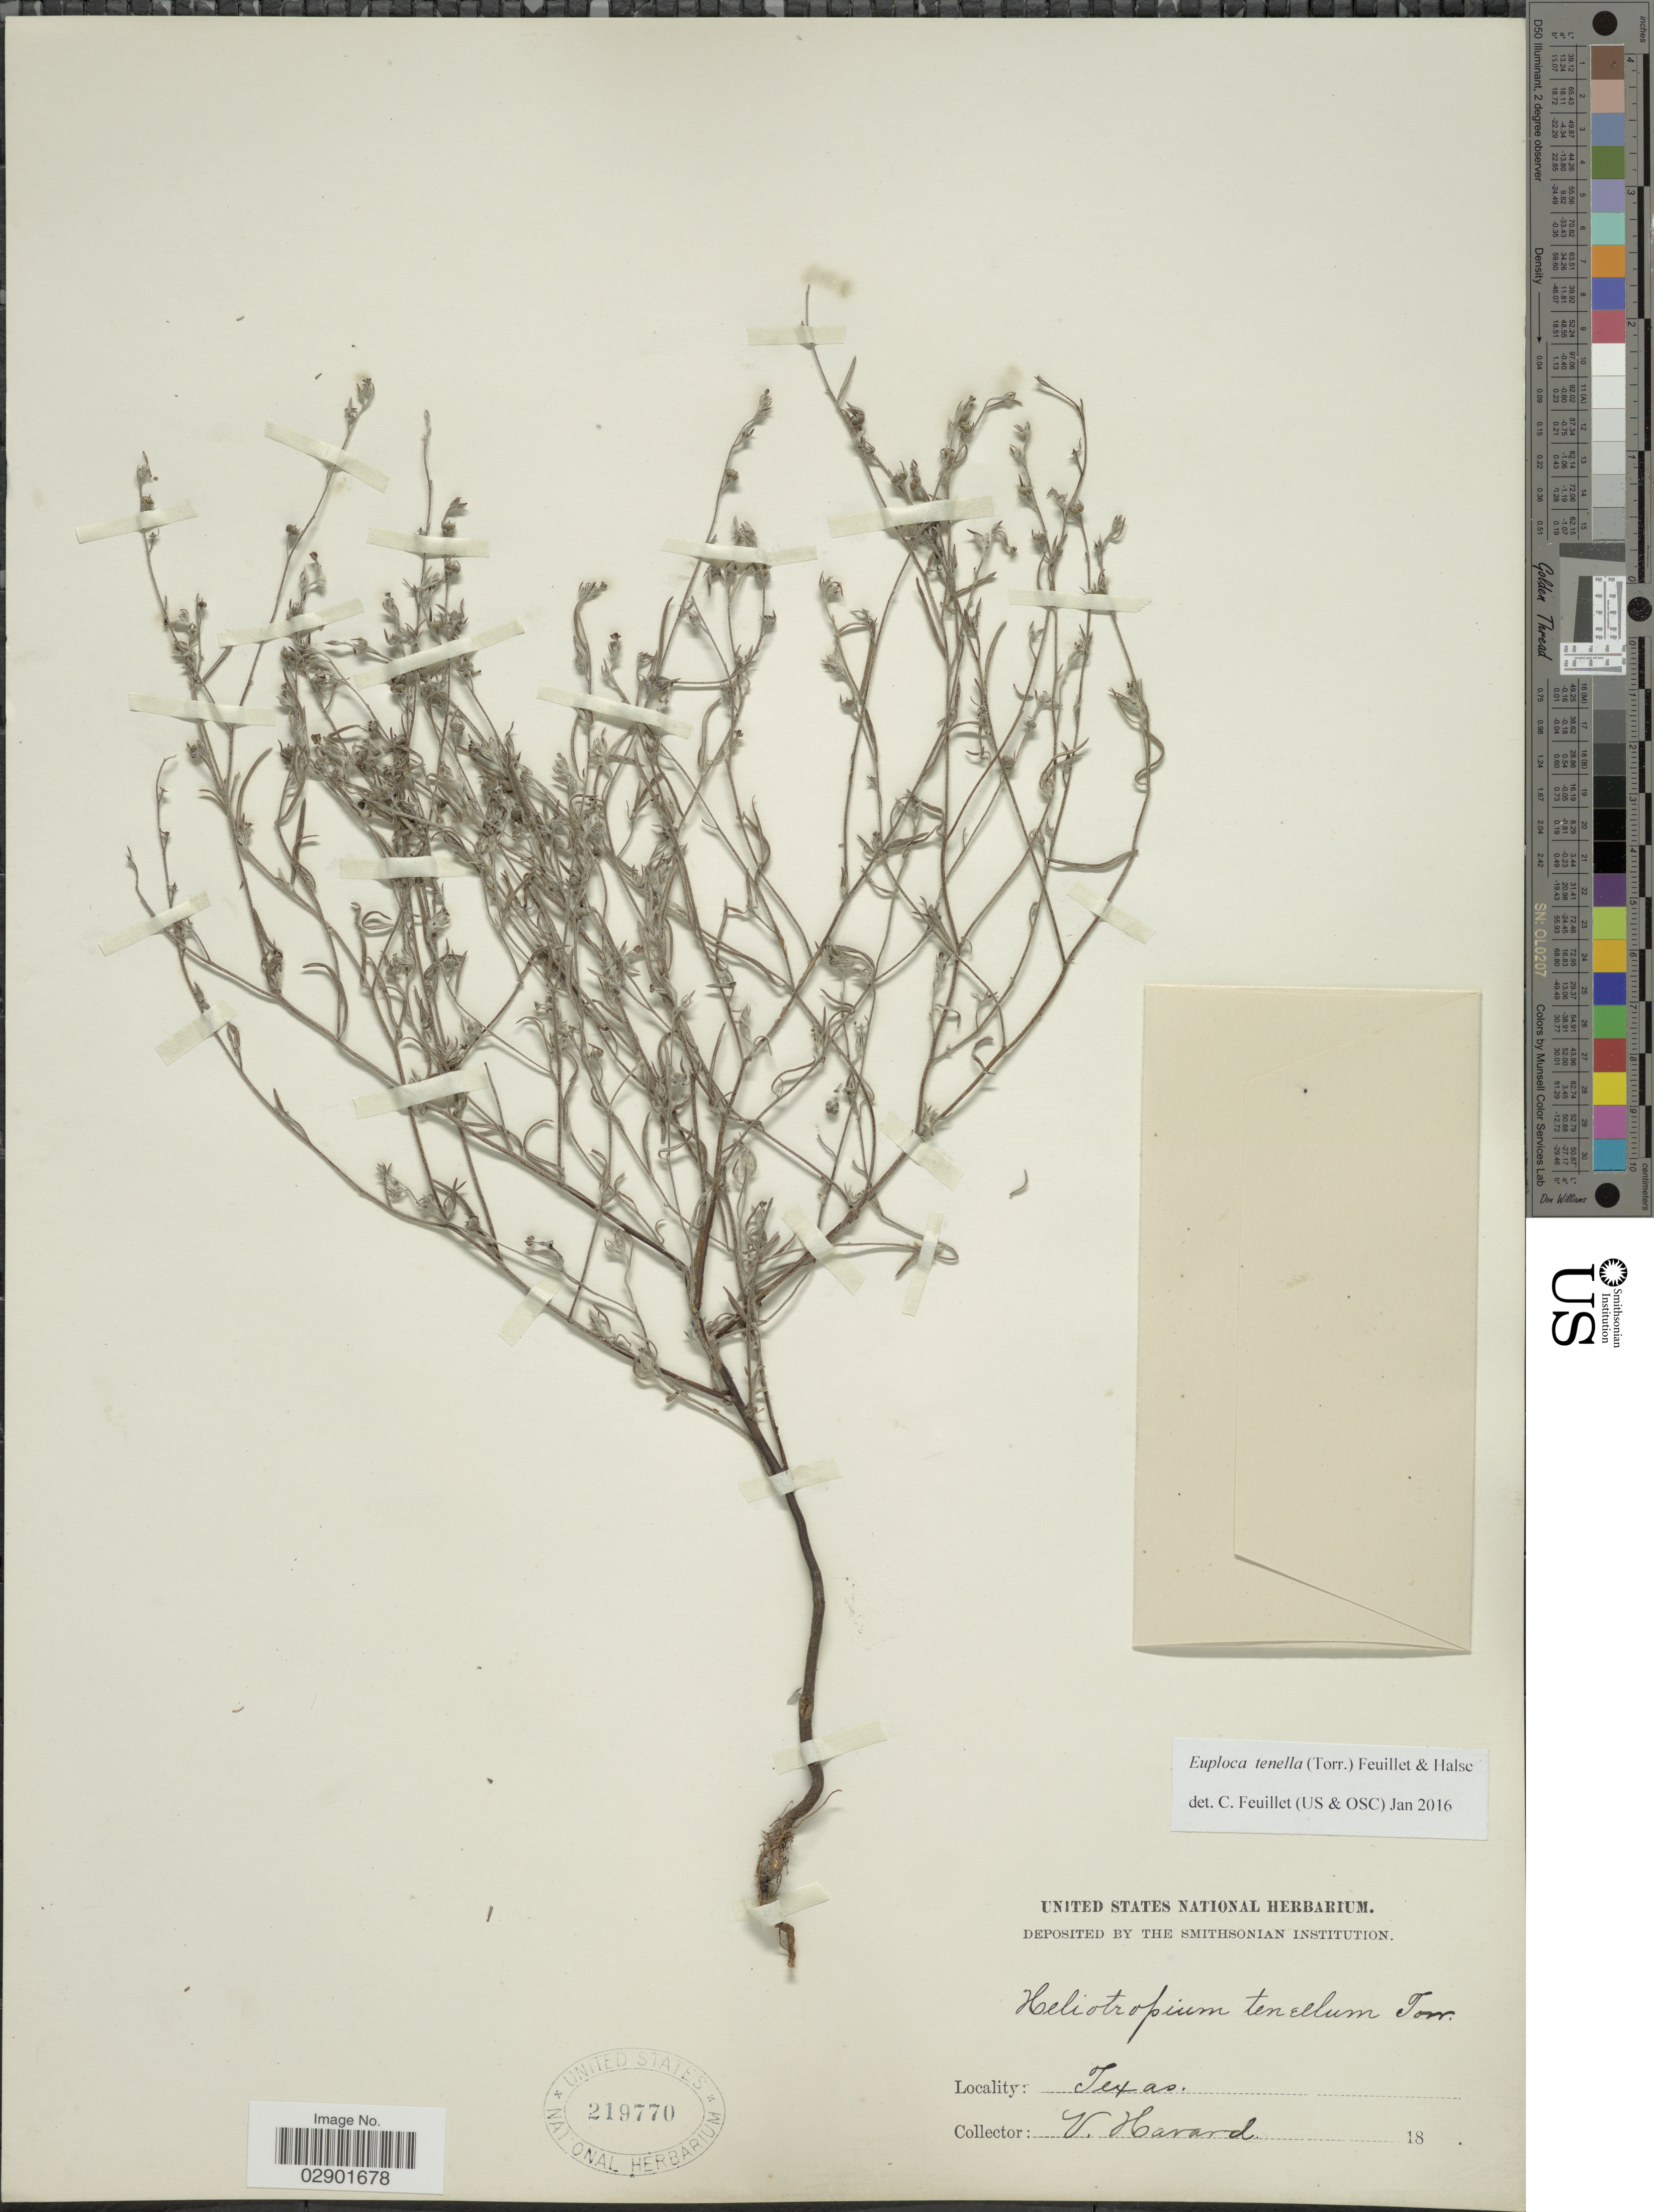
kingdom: Plantae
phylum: Tracheophyta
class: Magnoliopsida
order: Boraginales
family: Heliotropiaceae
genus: Euploca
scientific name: Euploca tenella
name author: (Torr.) Feuillet & Halse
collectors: V. Havard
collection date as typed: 18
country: United States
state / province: Texas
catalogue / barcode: US 219770